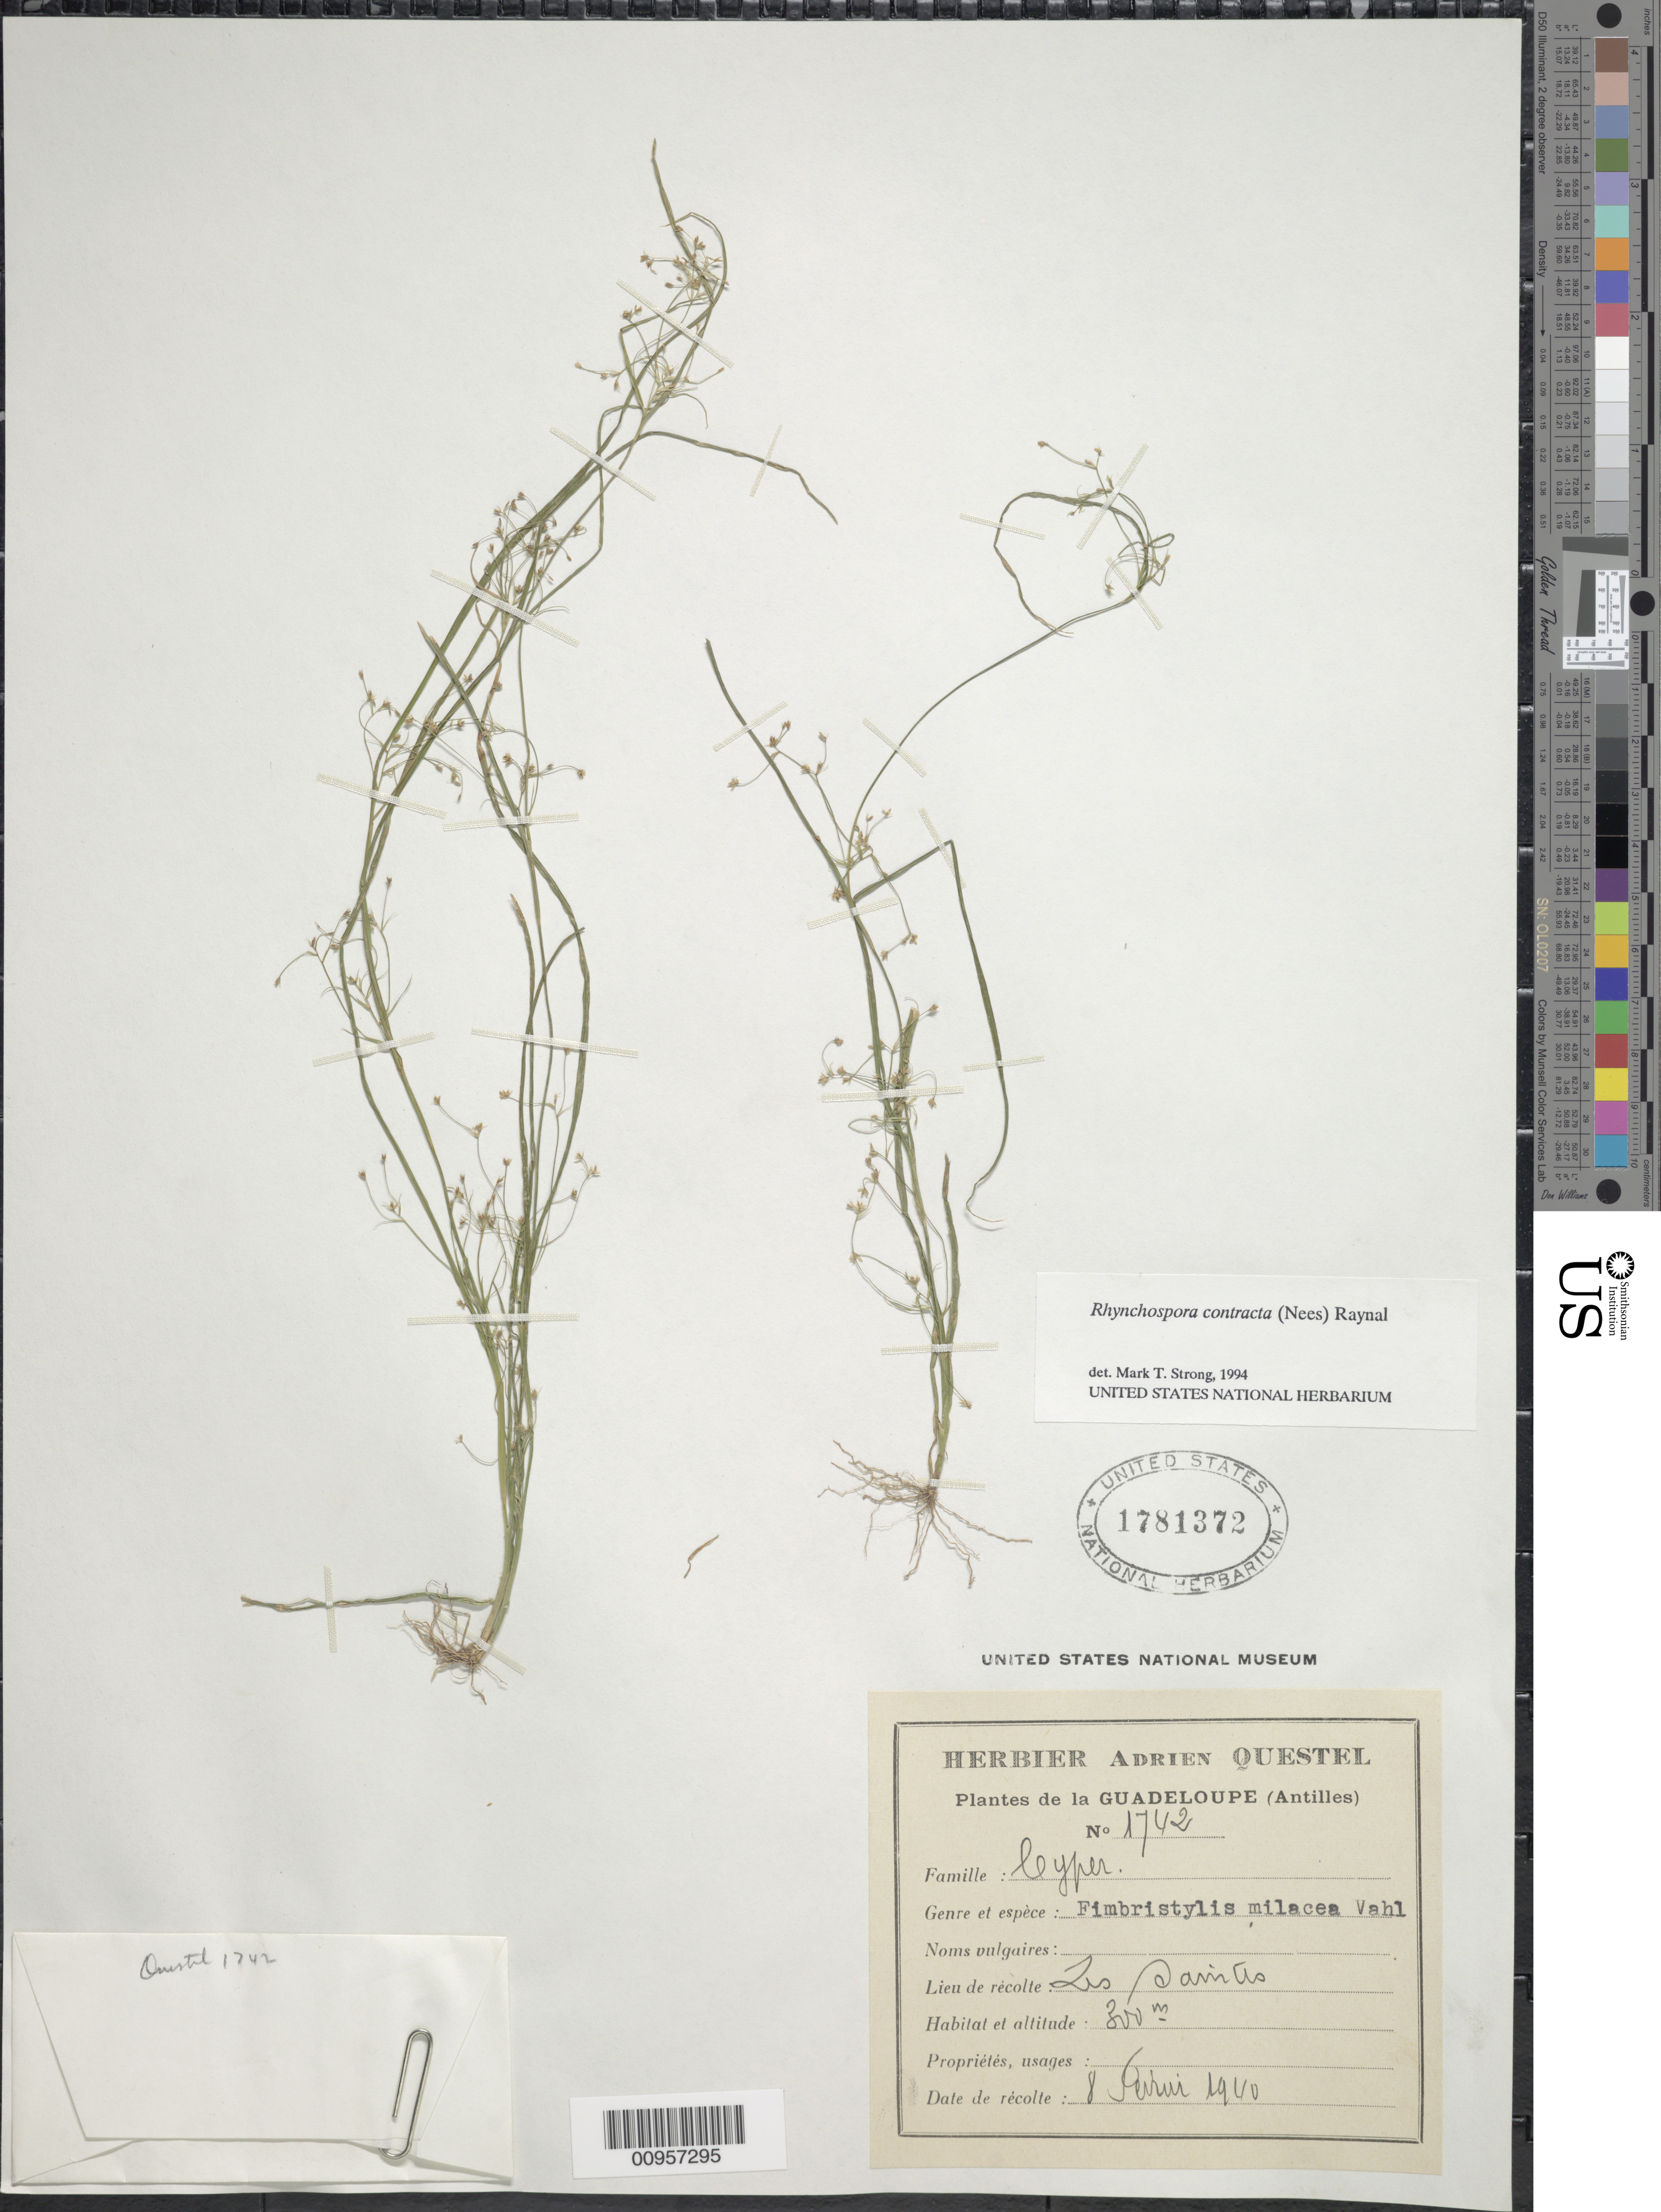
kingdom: Plantae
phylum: Tracheophyta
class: Liliopsida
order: Poales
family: Cyperaceae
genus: Rhynchospora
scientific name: Rhynchospora contracta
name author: (Nees) J. Raynal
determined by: Strong, M. T., (US), Smithsonian Institution - National Museum of Natural History (UNITED STATES)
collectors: A. Questel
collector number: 1742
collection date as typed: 08 Feb 1940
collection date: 1940-02-08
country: Guadeloupe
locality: Les Saintes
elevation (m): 300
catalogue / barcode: US 1781372